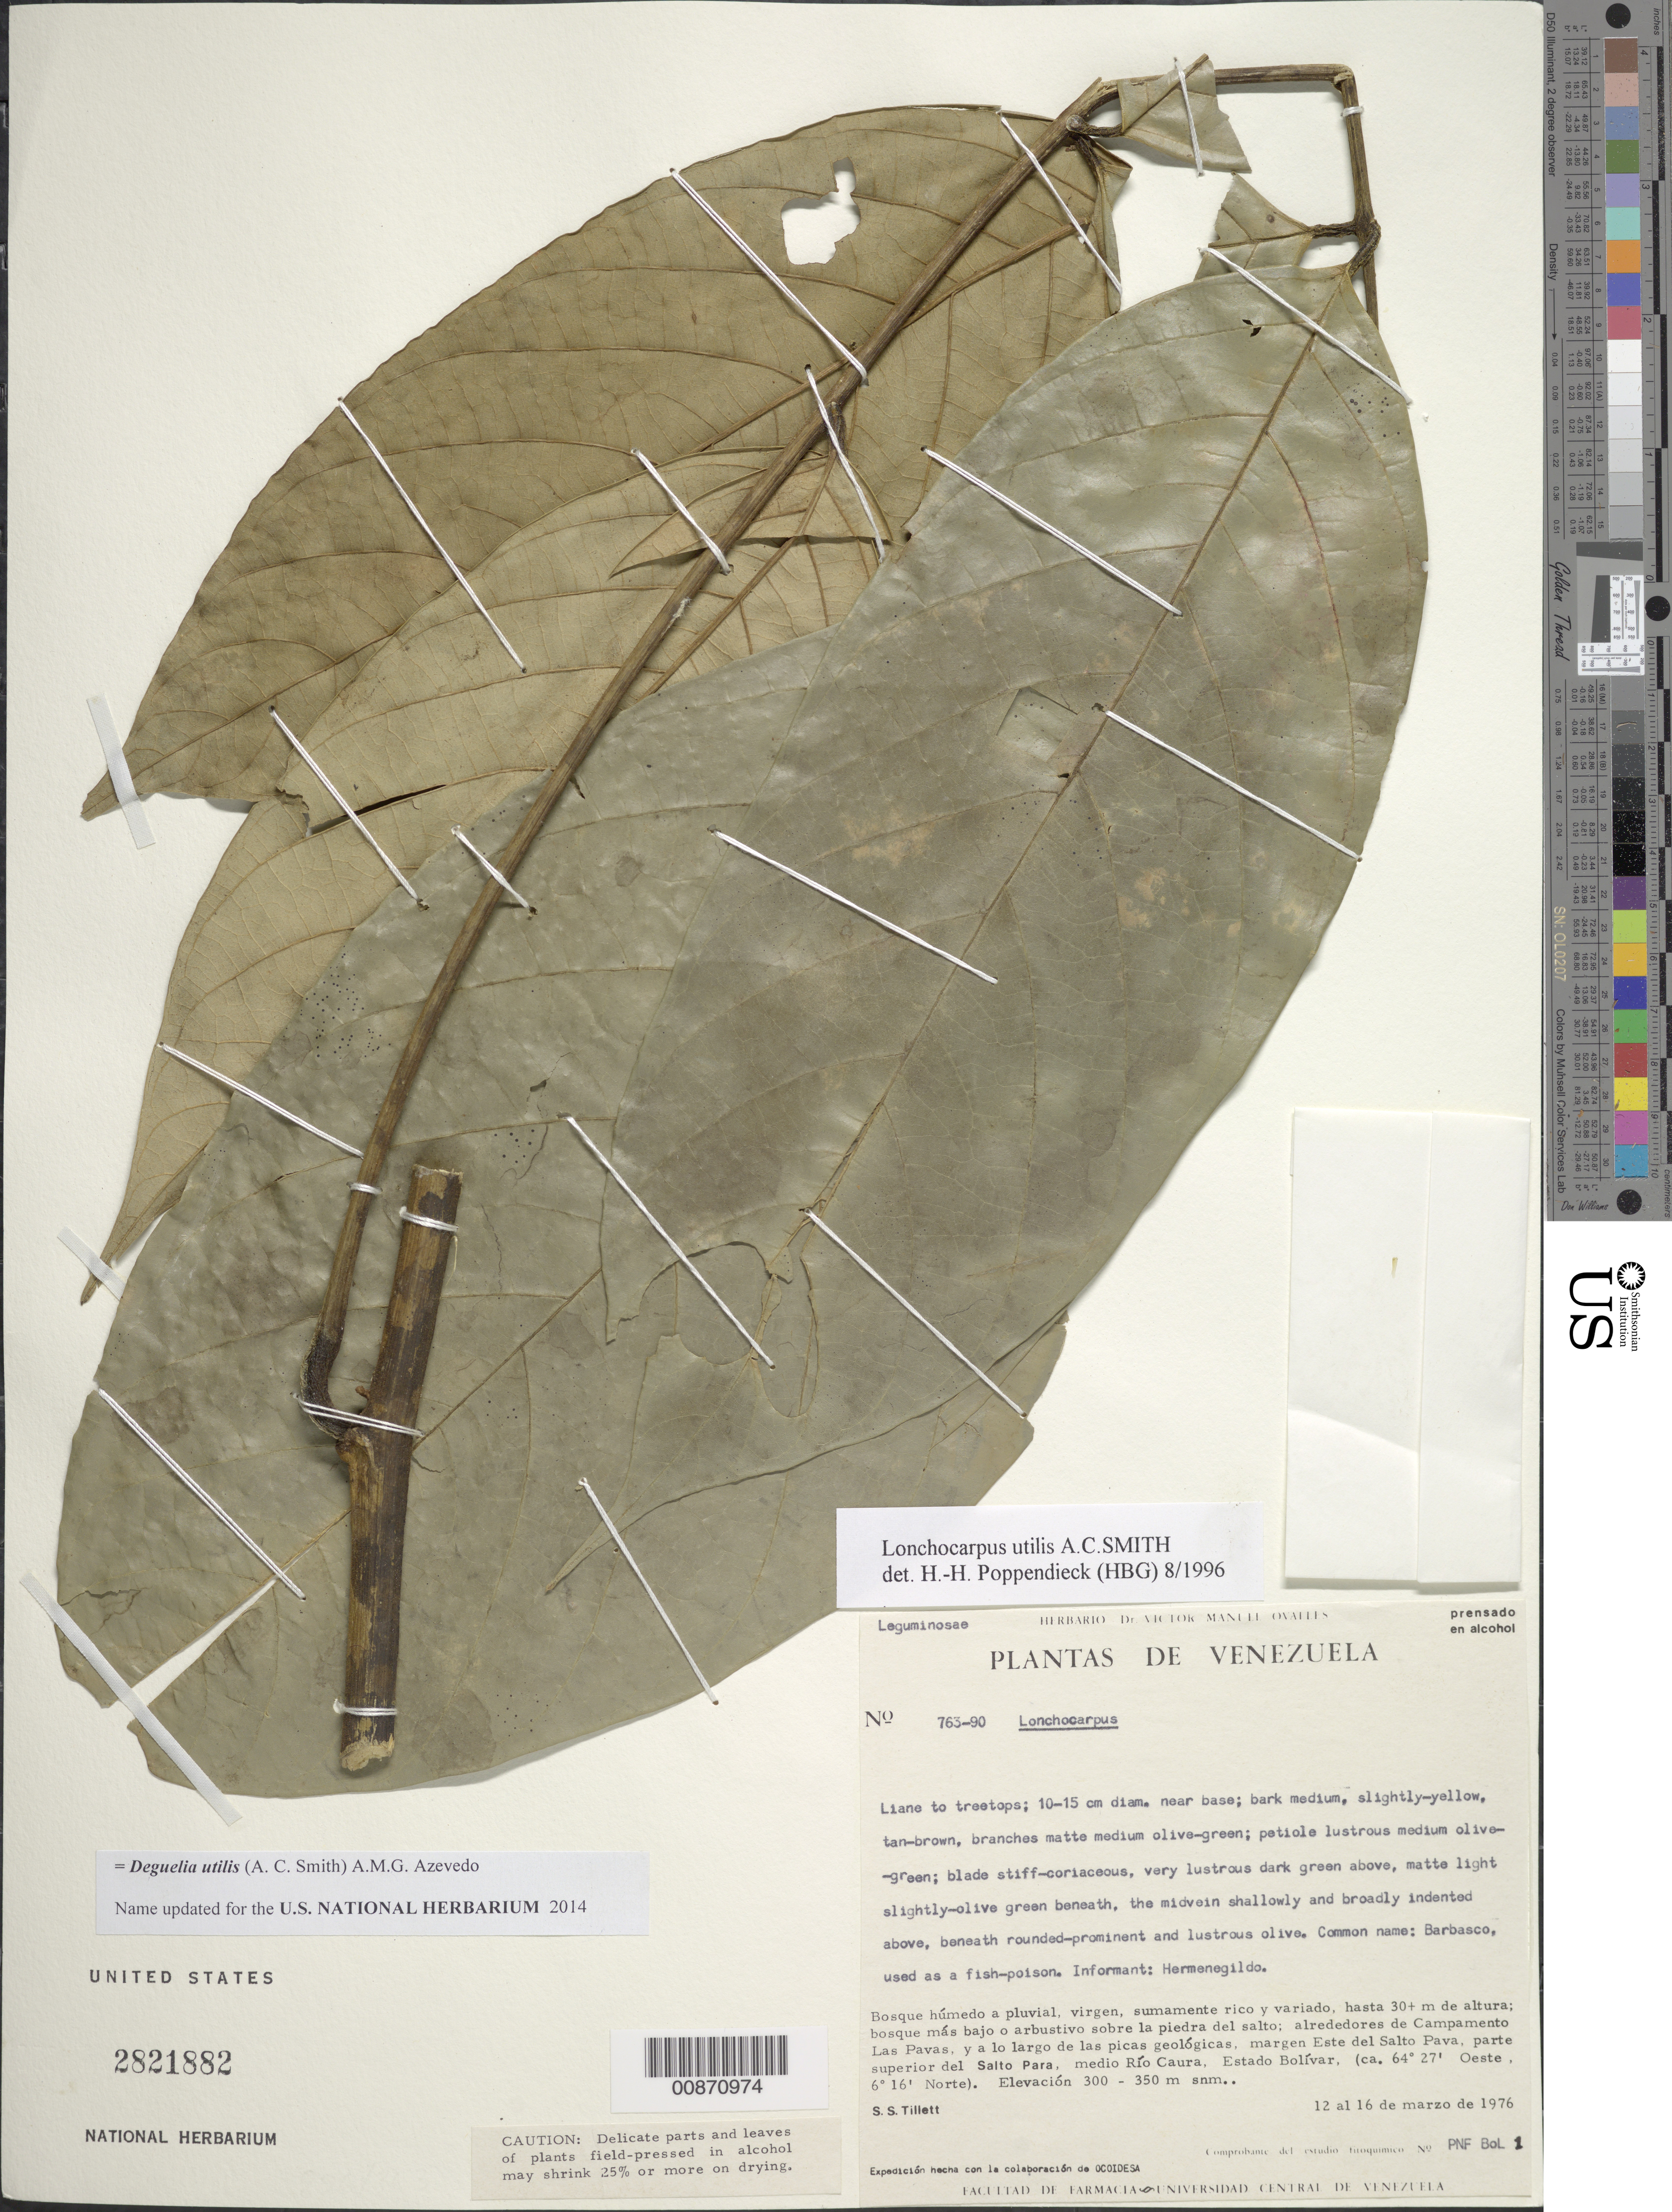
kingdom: Plantae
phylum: Tracheophyta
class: Magnoliopsida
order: Fabales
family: Fabaceae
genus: Deguelia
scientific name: Deguelia utilis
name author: (A.C. Sm.) A.M.G. Azevedo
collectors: S. S. Tillett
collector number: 763 90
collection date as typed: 12-Mar-76 to 16-Mar-76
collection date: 1976-03-12/1976-03-16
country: Venezuela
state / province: Bolívar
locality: Campamento Las Pavas, margen Este del Salto Pava, parte superior del Salto Para, medio Rio Caura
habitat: Bosque humedo a pluvial, virgen, summamente rico y variado, hasta 30+ m de altura; bosque mas bajo o arbustivo sobre la piedra del salto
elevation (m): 300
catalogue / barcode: US 2821882